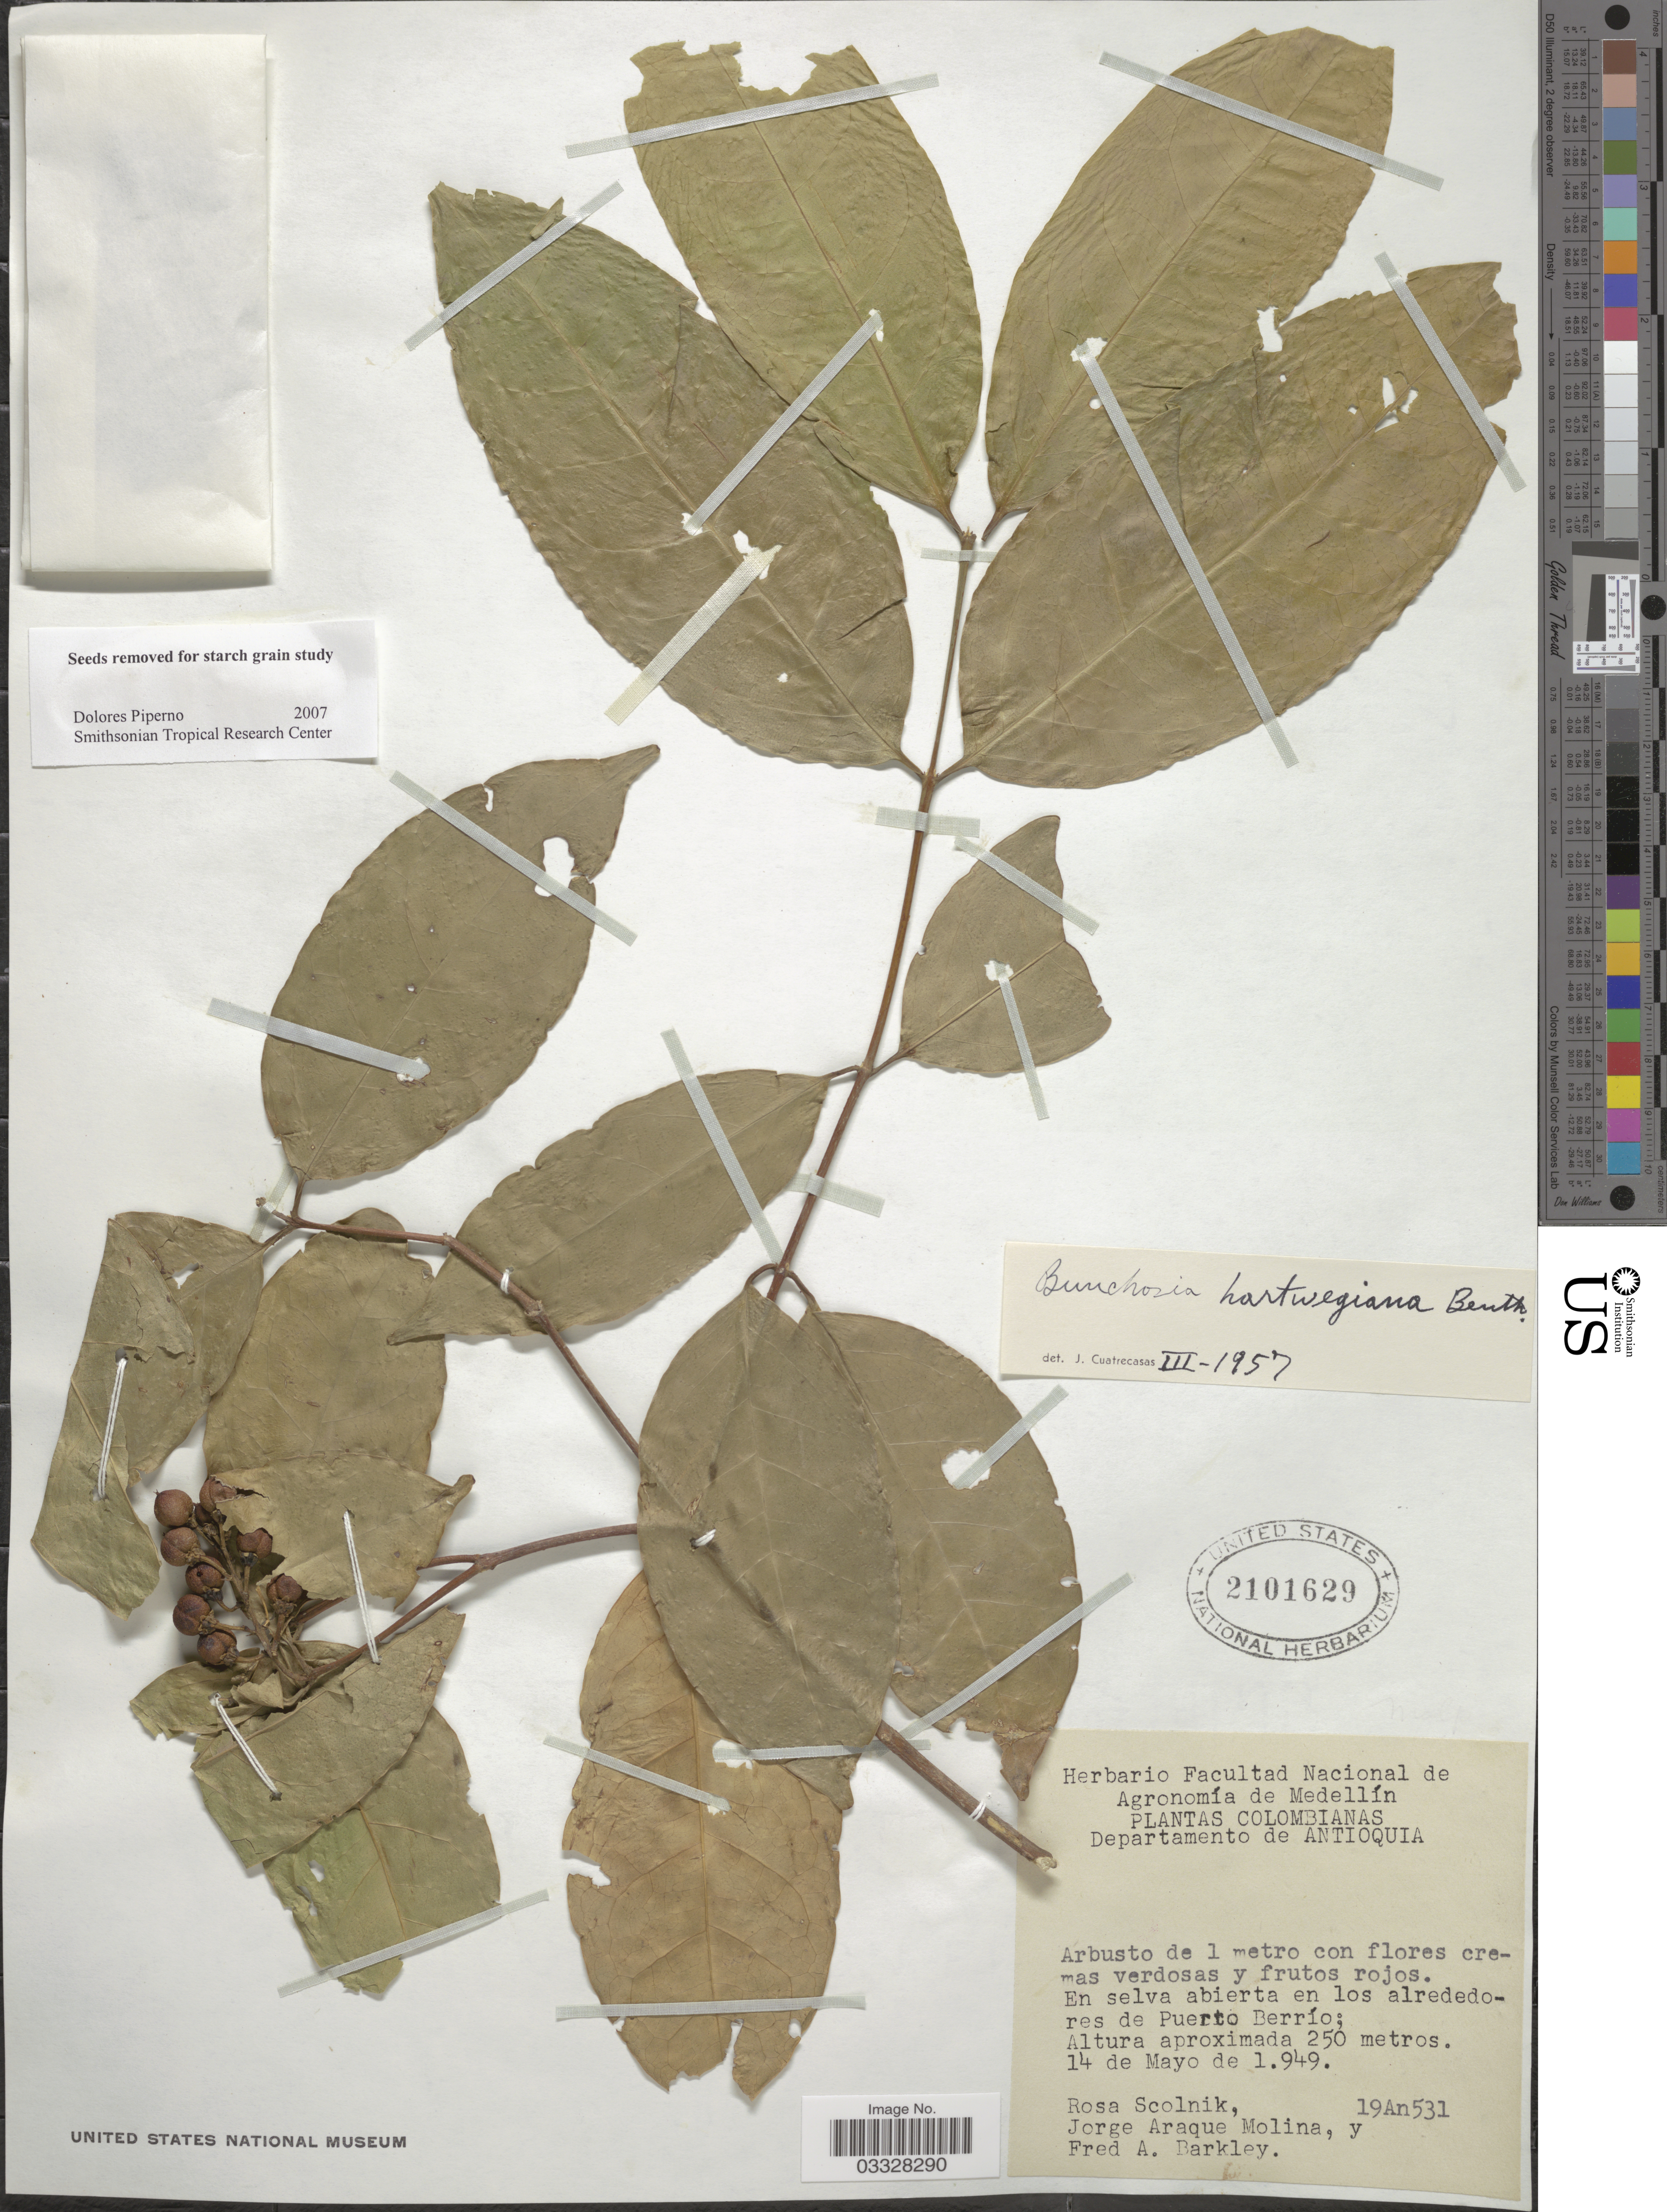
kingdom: Plantae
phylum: Tracheophyta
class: Magnoliopsida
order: Malpighiales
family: Malpighiaceae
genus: Bunchosia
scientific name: Bunchosia hartwegiana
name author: Benth.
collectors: R. Scolnik, J. Araque Molina & F. A. Barkley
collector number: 19An531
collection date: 1949-05-14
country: Colombia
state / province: Antioquia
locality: Departamento de Antioquia. En selva abierte en los alrededores de Puerto Berrío.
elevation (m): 250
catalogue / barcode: US 2101629